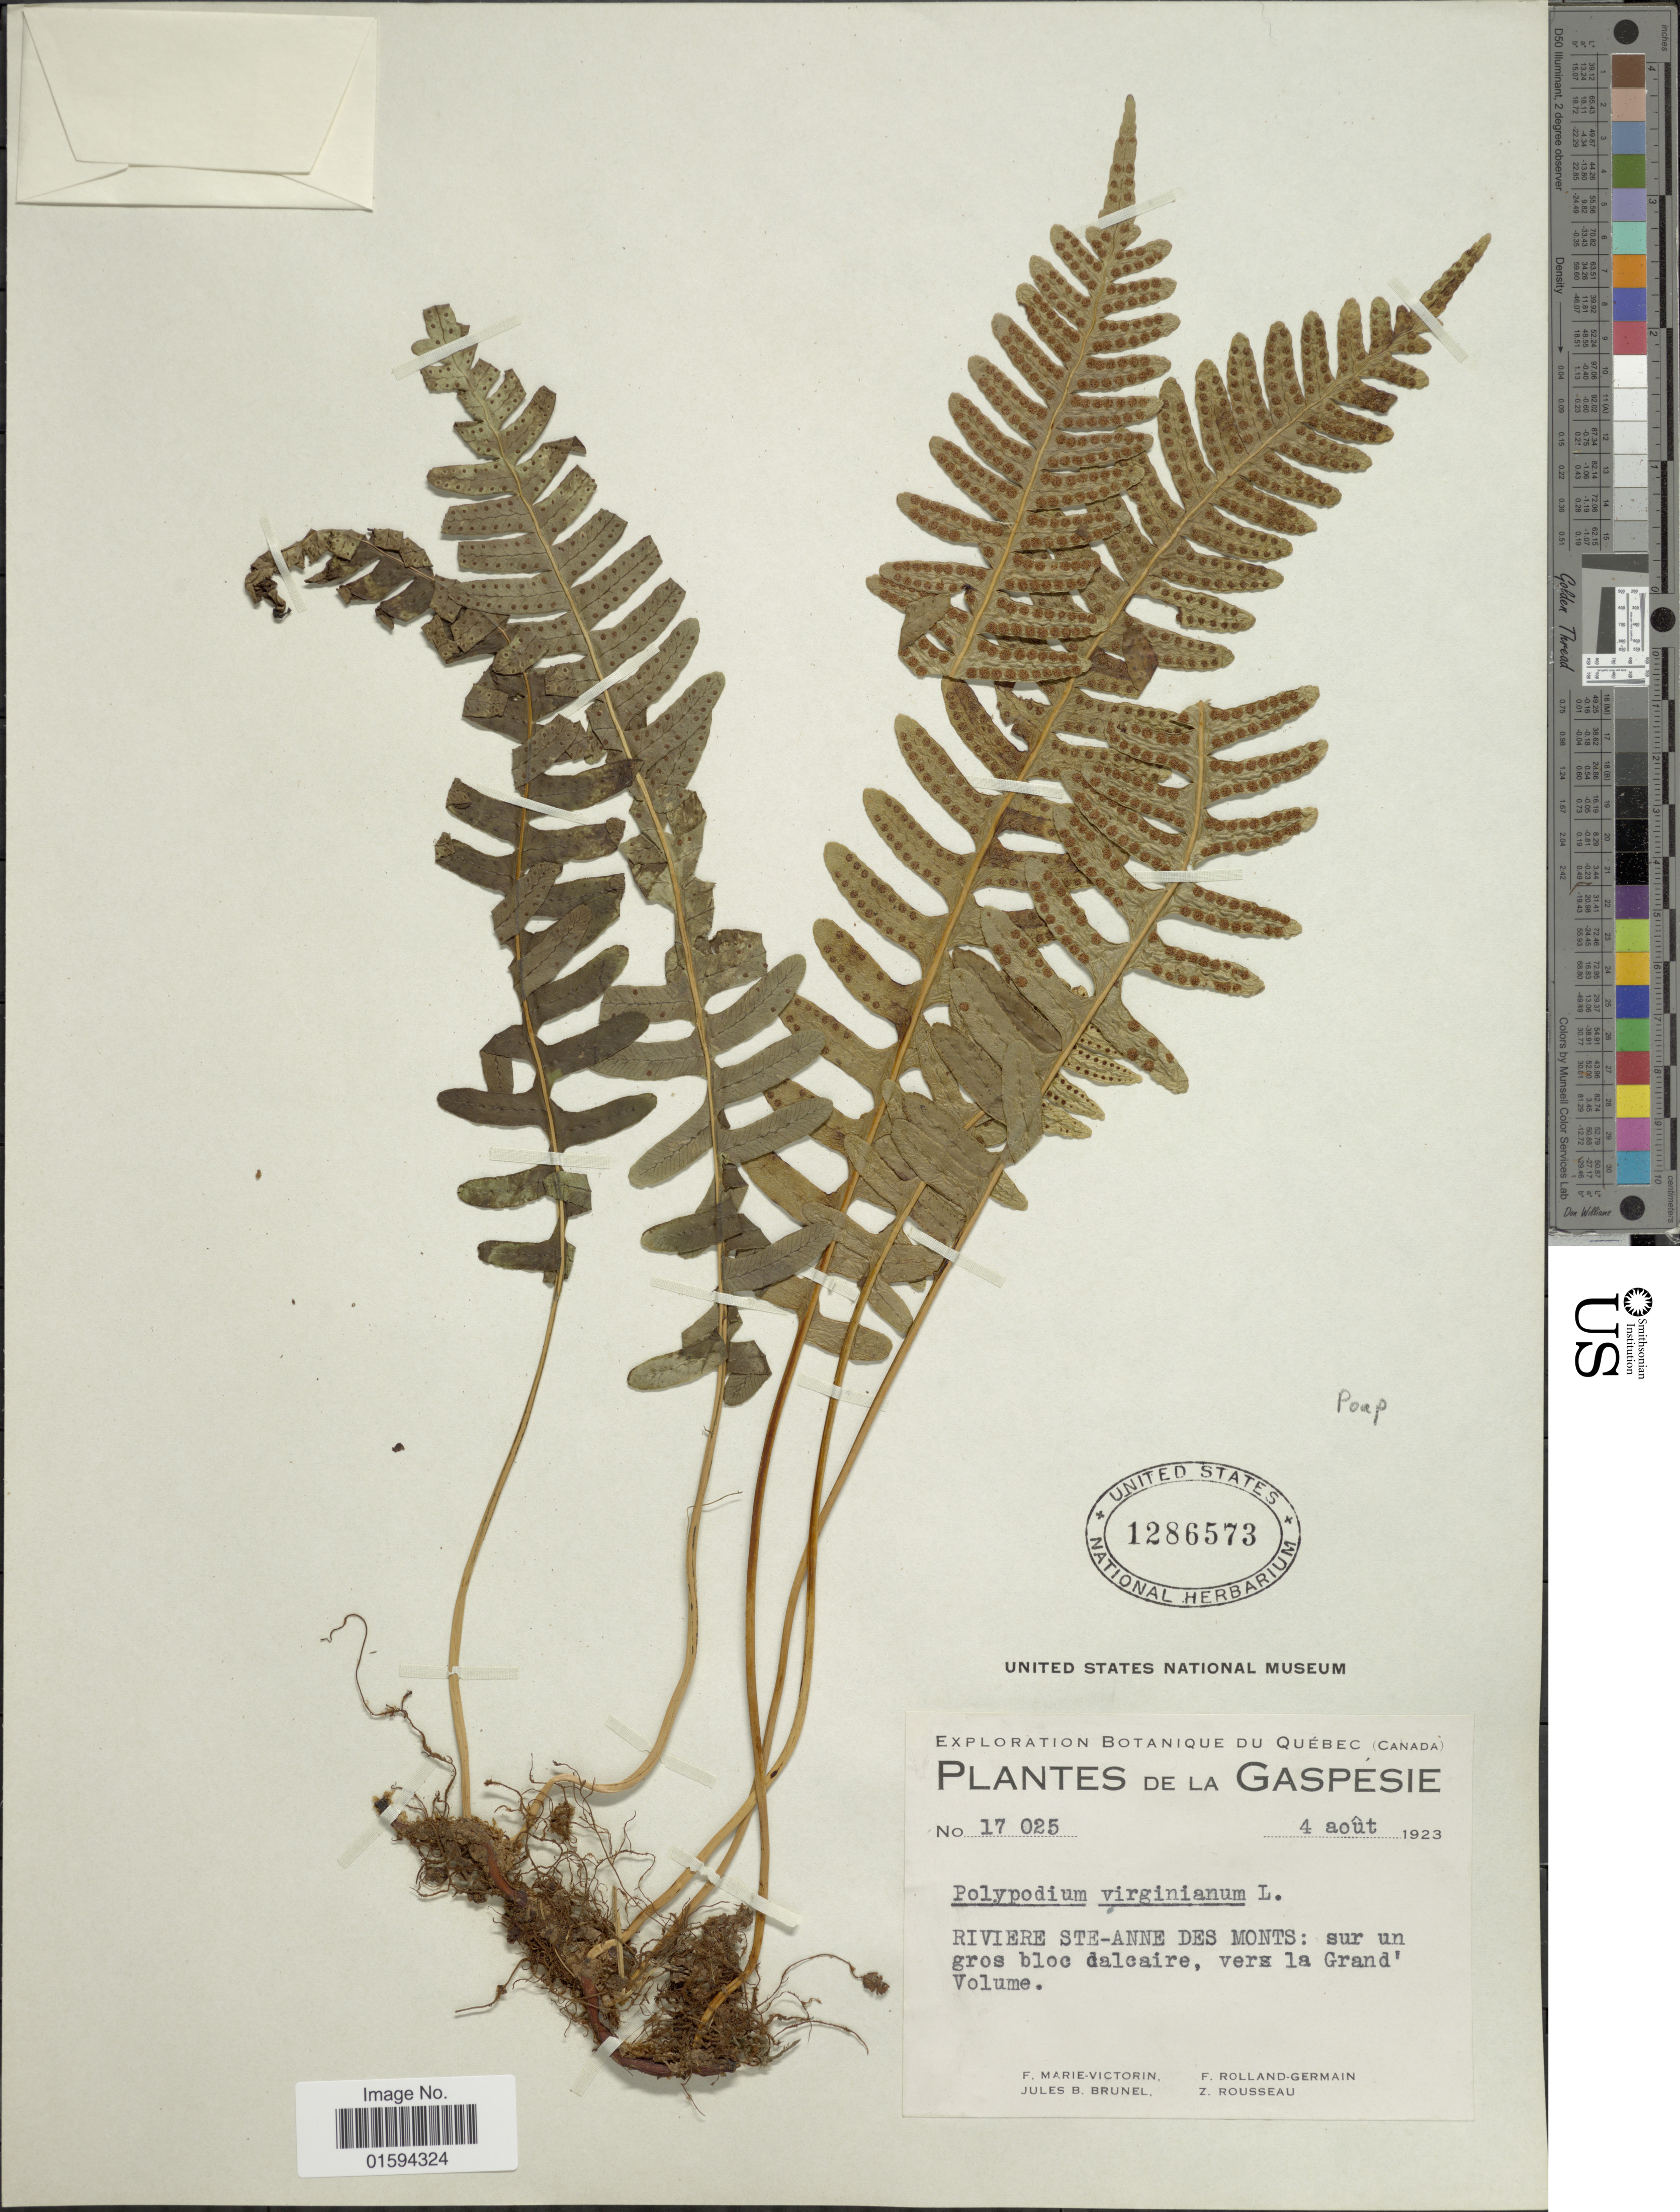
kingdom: Plantae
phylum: Tracheophyta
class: Polypodiopsida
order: Polypodiales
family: Polypodiaceae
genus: Polypodium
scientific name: Polypodium appalachianum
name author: Haufler & Windham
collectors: Fr. Marie-Victorin, Rolland-Germain, J. Brunel & Z. Rousseau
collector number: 17025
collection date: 1923-08-04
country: Canada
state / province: Quebec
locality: Plantes de la Gaspesie, Riviere Ste-Anne des Monts: sur un gros bloc dalcaire, verz la Grand'Volume.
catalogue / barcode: US 1286573